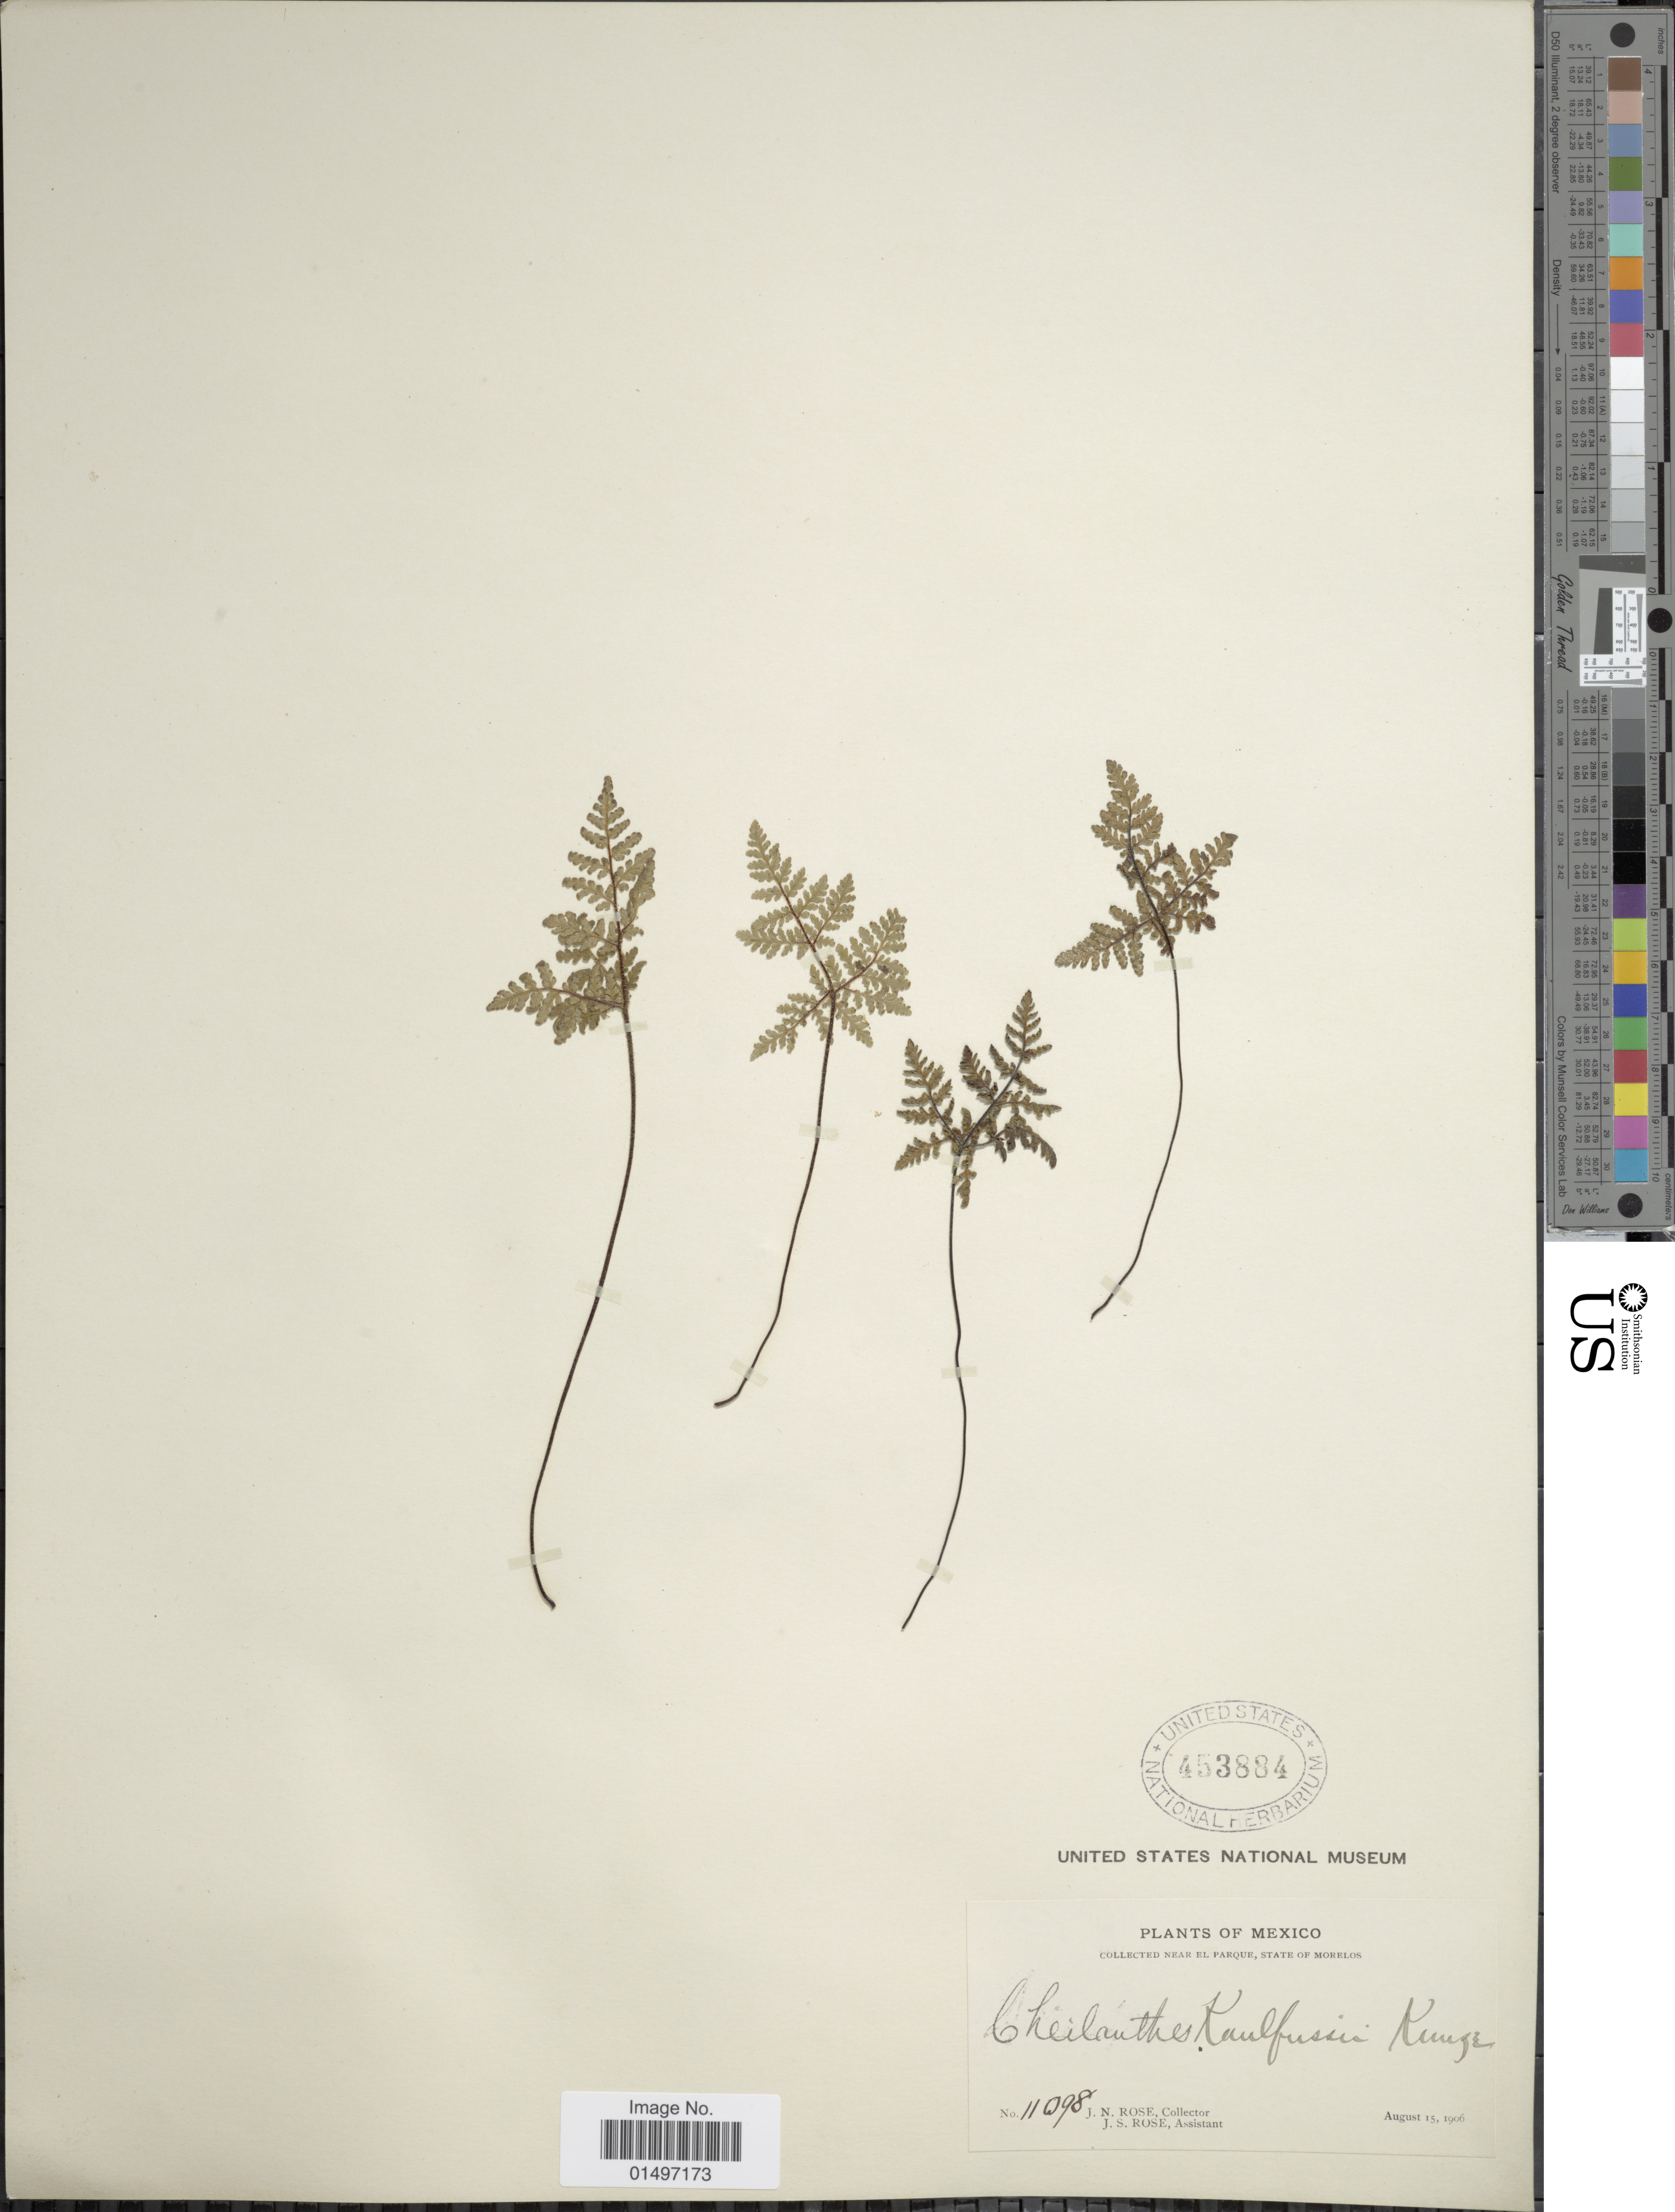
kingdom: Plantae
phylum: Tracheophyta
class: Polypodiopsida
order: Polypodiales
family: Pteridaceae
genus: Gaga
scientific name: Gaga kaulfussii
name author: (Kunze) Fay W. Li & Windham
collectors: J. N. Rose & J. S. Rose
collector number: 11098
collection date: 1906-08-15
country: Mexico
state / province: Morelos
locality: Mexico, near El Parque.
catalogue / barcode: US 453884